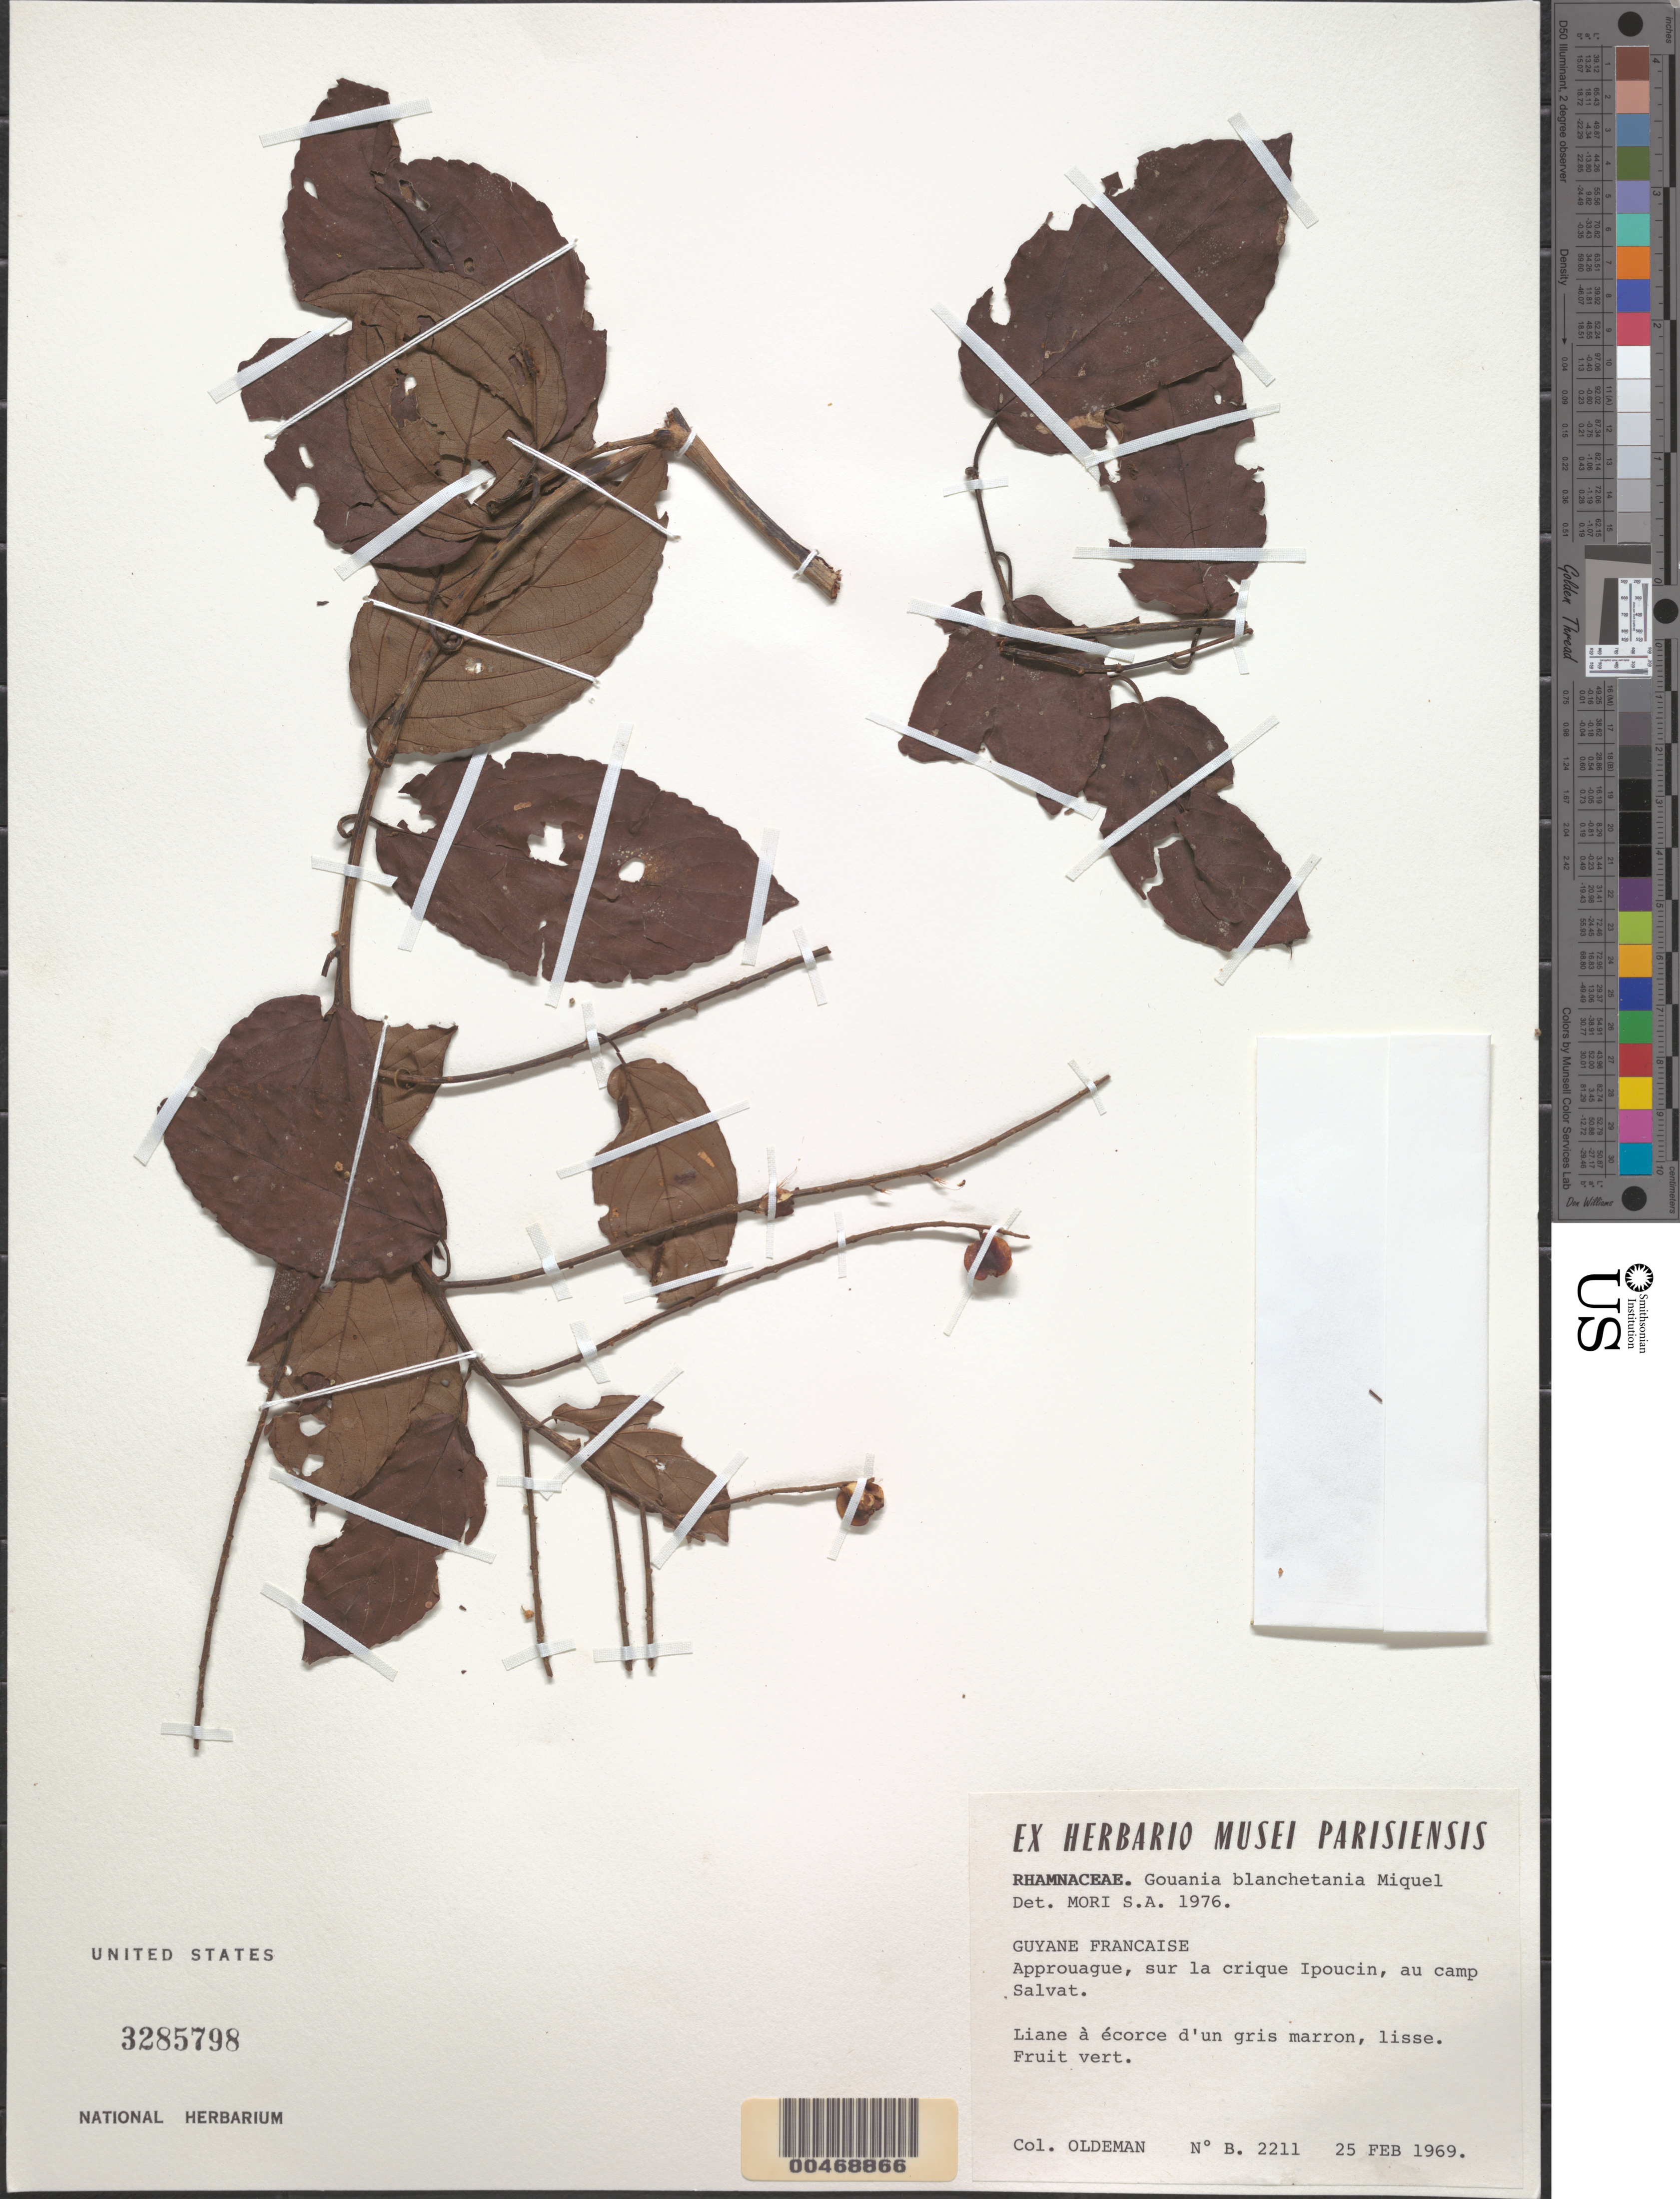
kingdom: Plantae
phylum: Tracheophyta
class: Magnoliopsida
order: Rosales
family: Rhamnaceae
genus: Gouania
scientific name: Gouania blanchetiana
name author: Miq.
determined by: Mori, Scott A.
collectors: R. Oldeman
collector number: B 2211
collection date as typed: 25-Feb-69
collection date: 1969-02-25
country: French Guiana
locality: Crique Ipoucin, Approuague, au camp Salvat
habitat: Along creek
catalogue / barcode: US 3285798